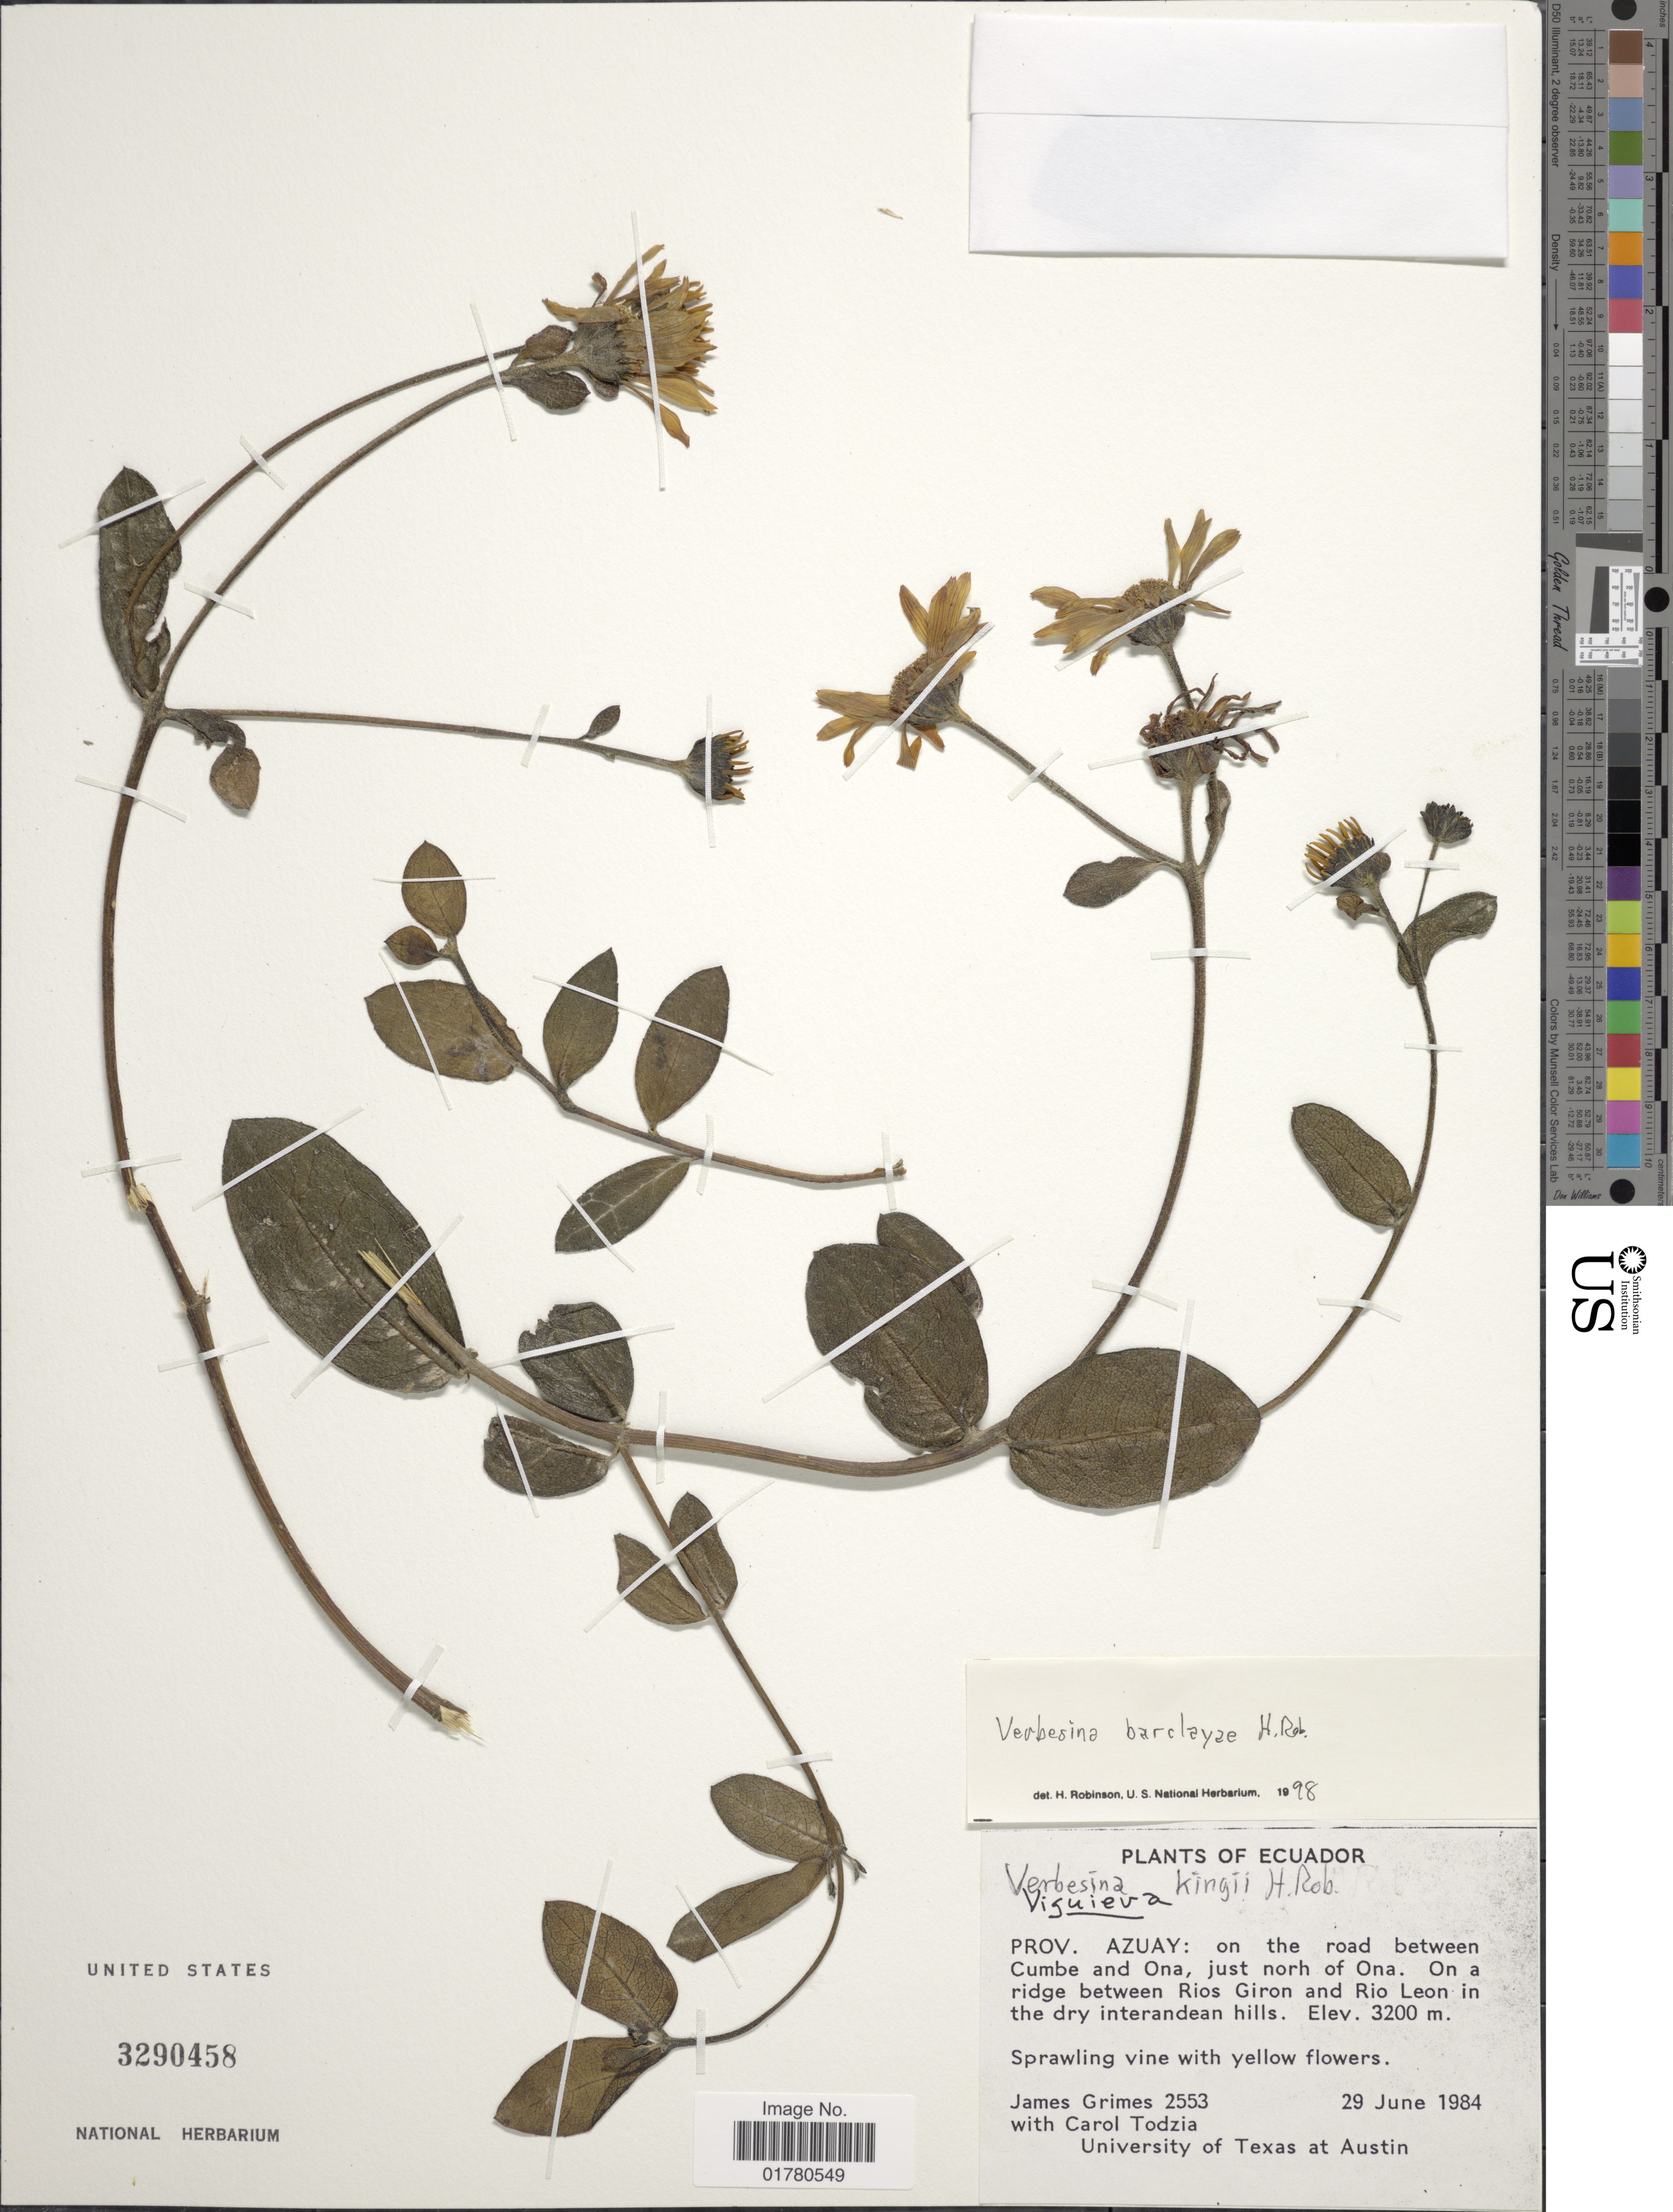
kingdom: Plantae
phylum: Tracheophyta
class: Magnoliopsida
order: Asterales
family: Asteraceae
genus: Verbesina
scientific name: Verbesina barclayae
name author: H. Rob.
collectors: J. W. Grimes & C. A. Todzia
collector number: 2553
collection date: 1984-06-29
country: Ecuador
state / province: Azuay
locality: On the road between Cumbe and Ona, just norh of Ona. On a ridge between Rios Giros and Rio Leon in the dry interandean hills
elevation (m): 3200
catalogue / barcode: US 3290458